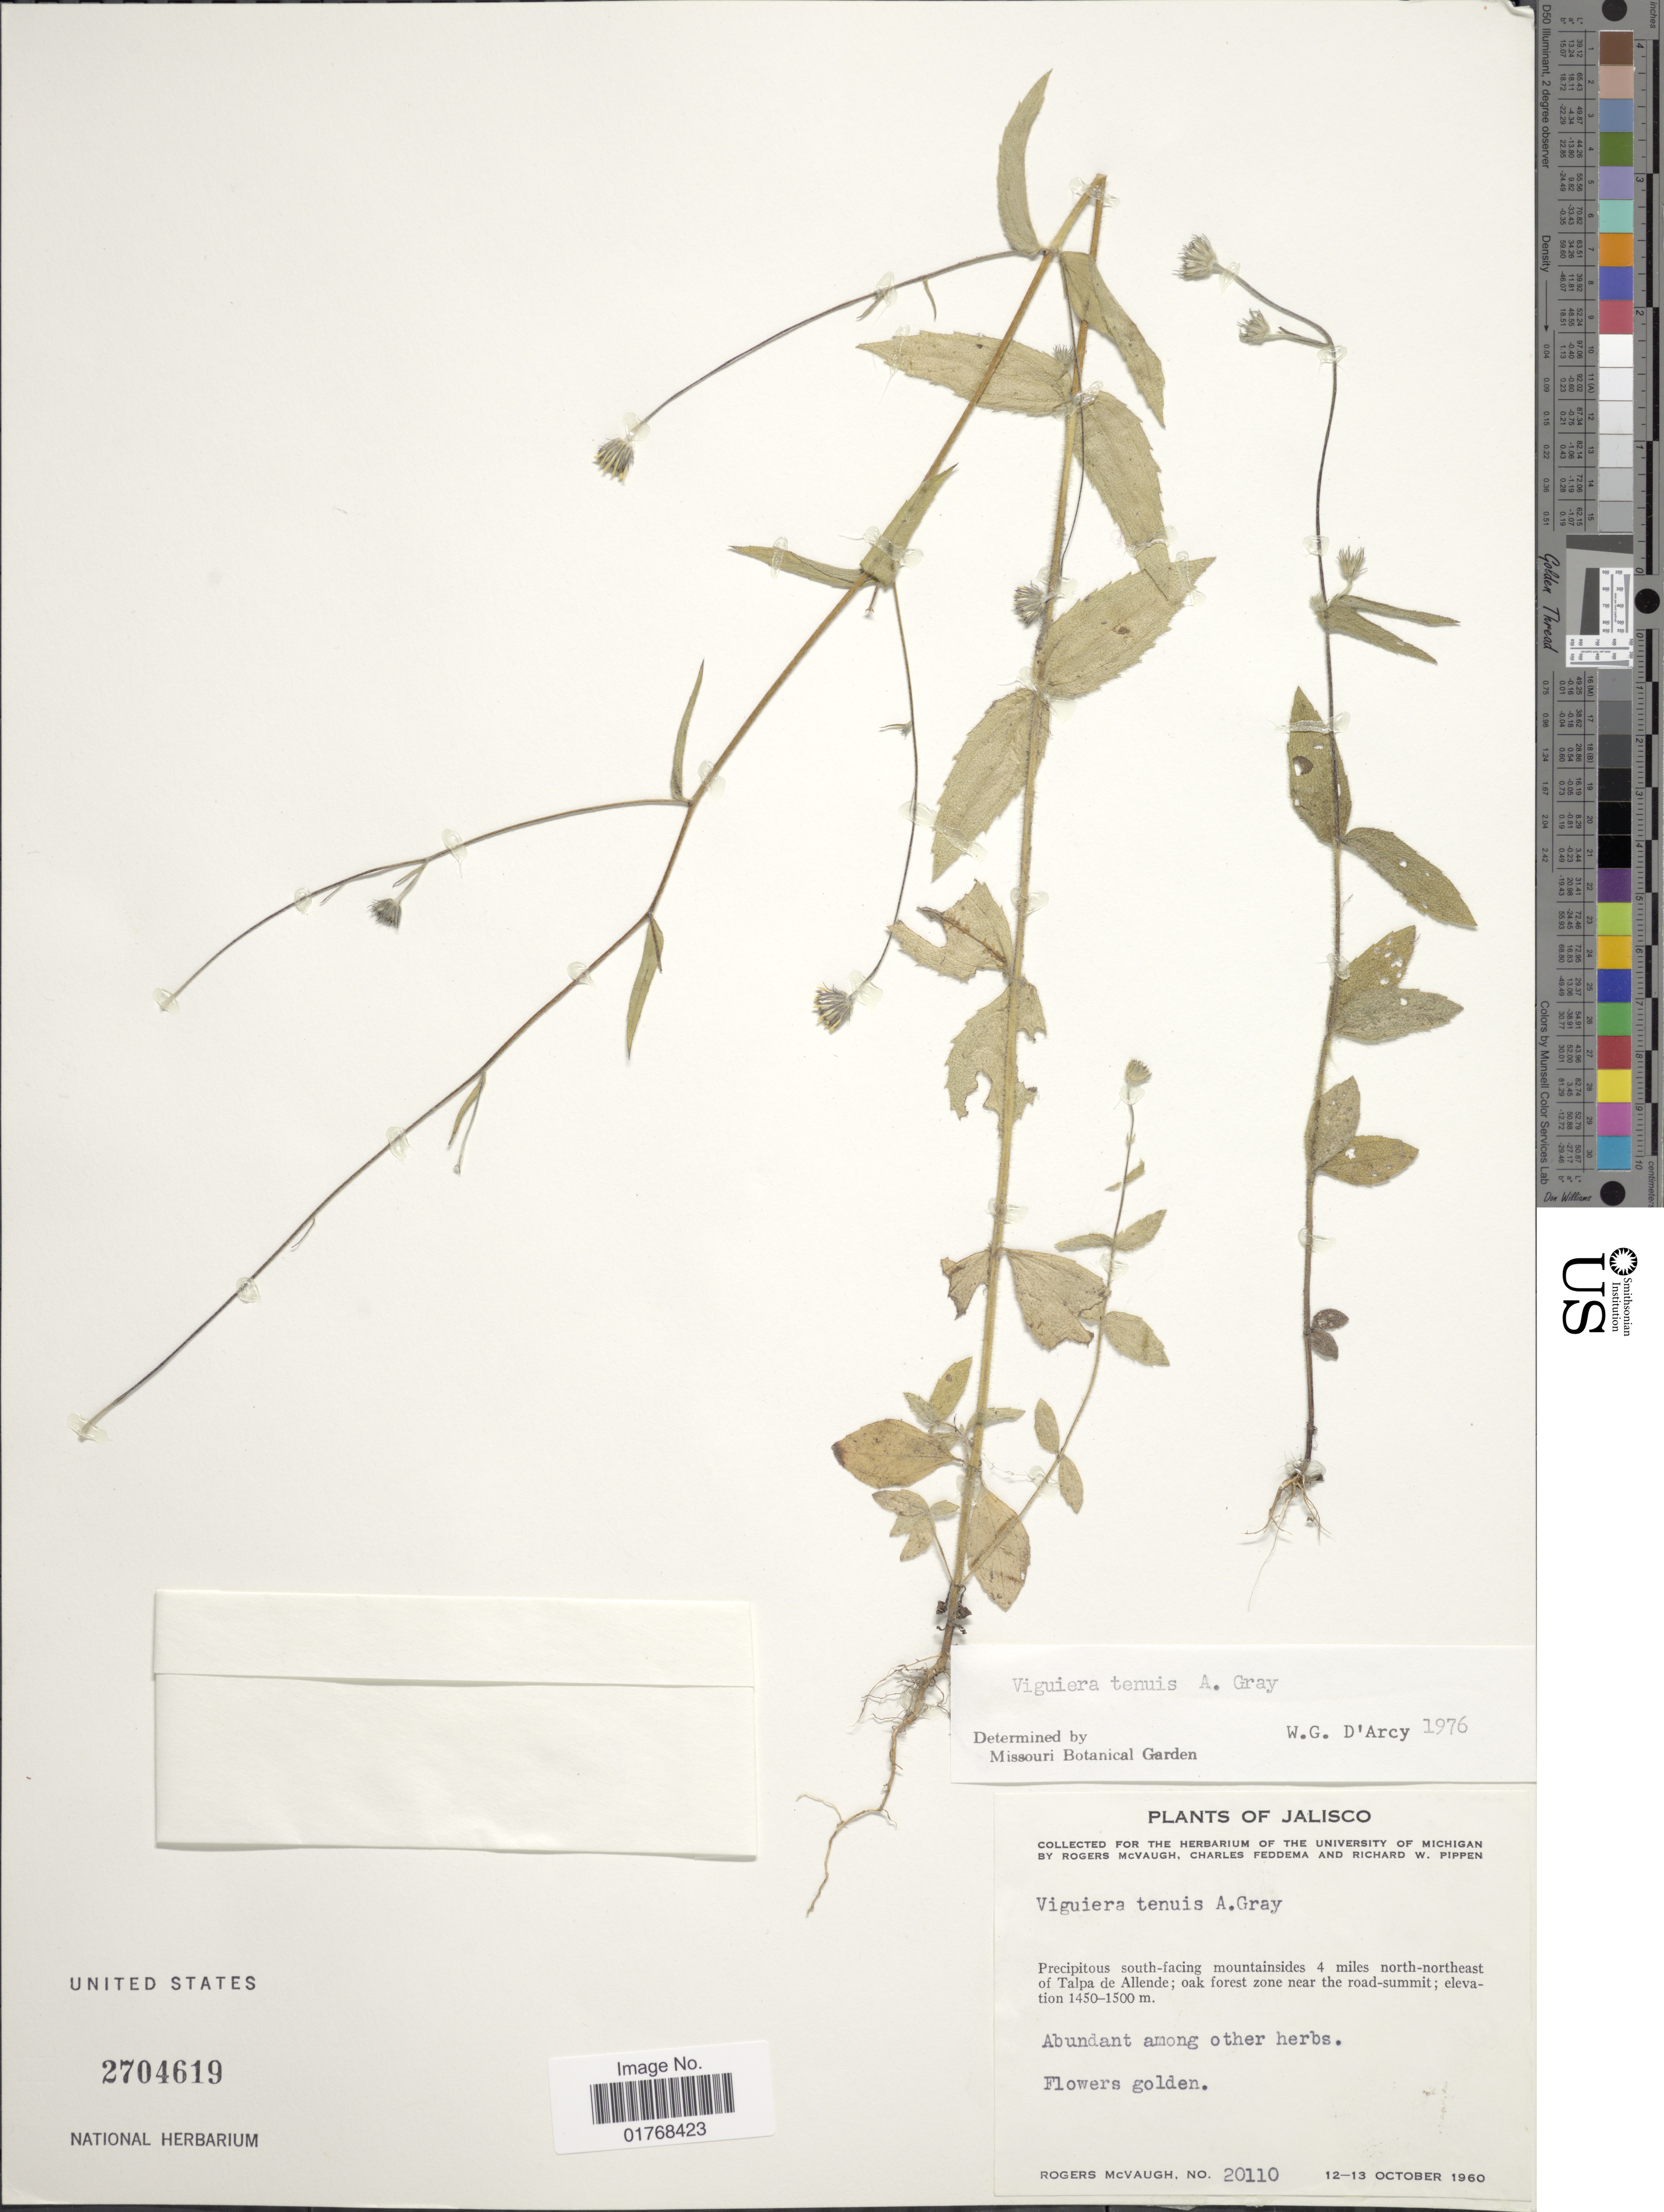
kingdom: Plantae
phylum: Tracheophyta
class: Magnoliopsida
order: Asterales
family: Asteraceae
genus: Viguiera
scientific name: Viguiera tenuis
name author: A. Gray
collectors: R. McVaugh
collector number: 20110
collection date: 1960-10-12/1960-10-13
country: Mexico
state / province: Jalisco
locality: Precipitous south-facing mountainsides 4 miles north-northeast of Talpa de Allende; oak forest zone near the road-summit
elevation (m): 1450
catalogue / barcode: US 2704619